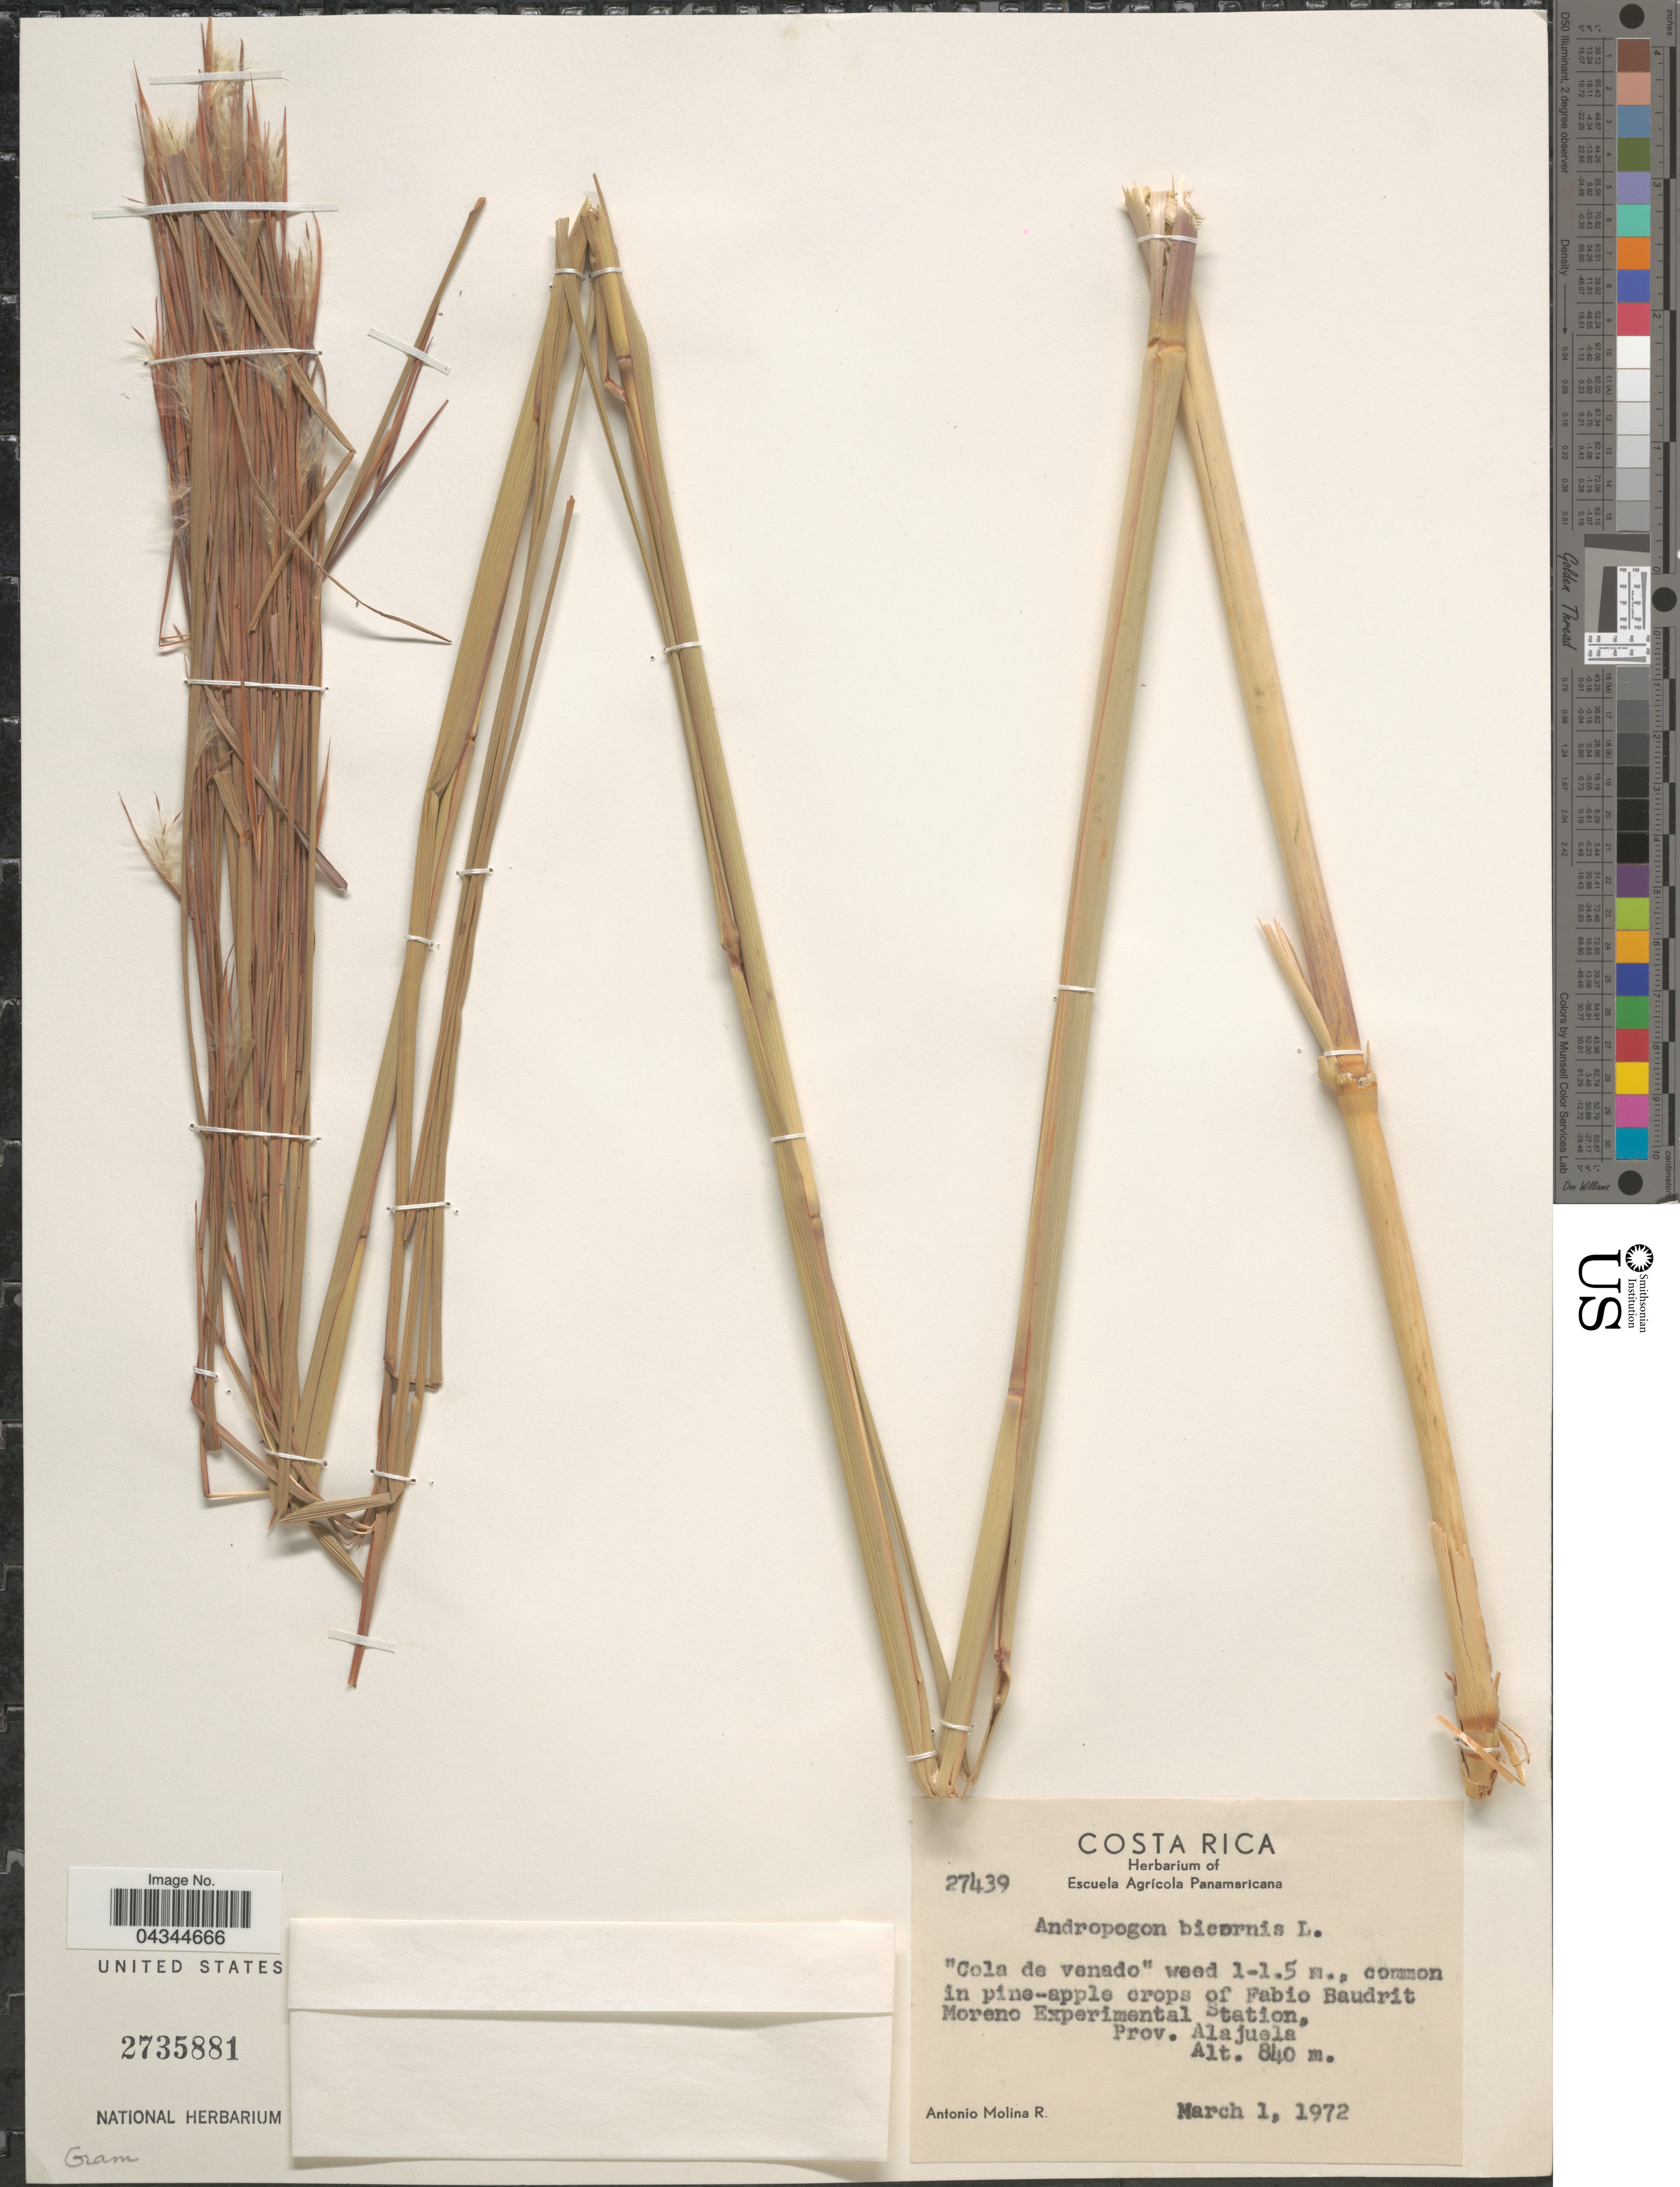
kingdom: Plantae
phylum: Tracheophyta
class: Liliopsida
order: Poales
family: Poaceae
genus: Andropogon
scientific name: Andropogon bicornis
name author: L.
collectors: A. Molina R.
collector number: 27439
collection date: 1972-03-01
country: Costa Rica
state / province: Alajuela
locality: Common in pine-apple crops of Fabio Baudrit Moreno Experimental Station.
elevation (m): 840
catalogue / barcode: US 2735881